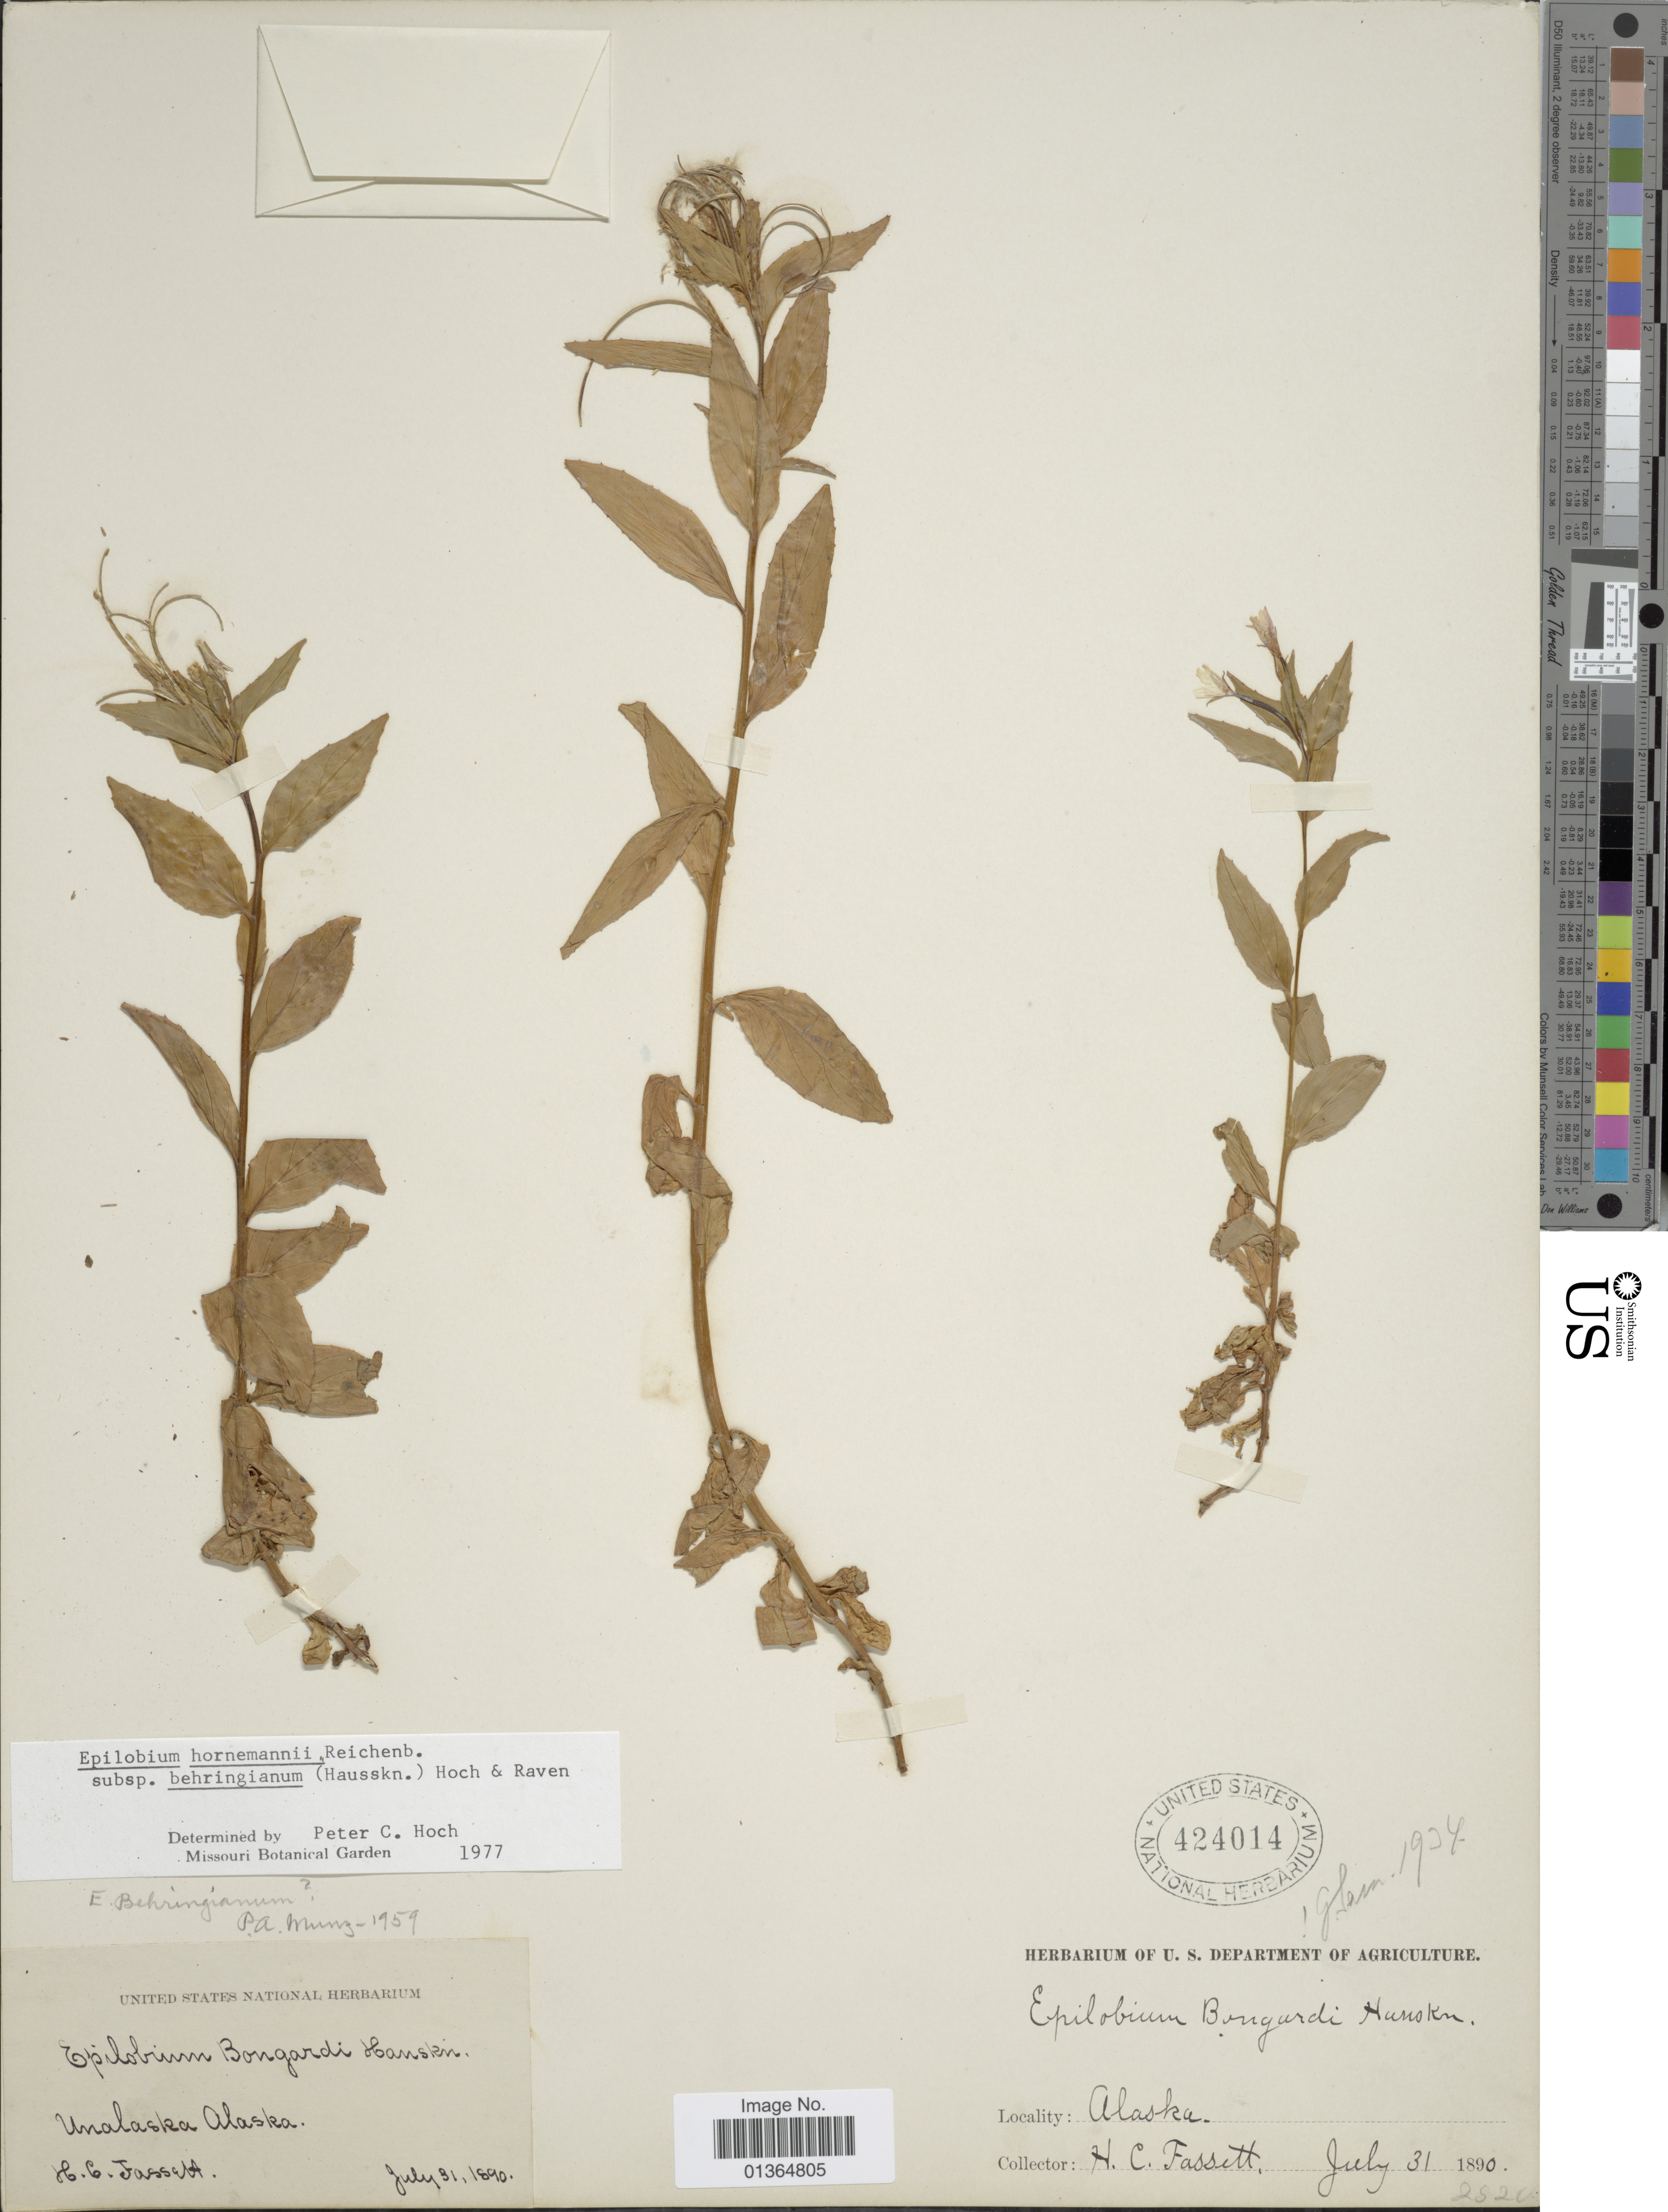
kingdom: Plantae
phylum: Tracheophyta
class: Magnoliopsida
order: Myrtales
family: Onagraceae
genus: Epilobium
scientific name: Epilobium hornemannii subsp. behringianum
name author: (Hausskn.) Hoch & P.H. Raven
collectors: H. C. Fassett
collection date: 1890-07-31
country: United States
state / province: Alaska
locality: Unalaska.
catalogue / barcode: US 424014